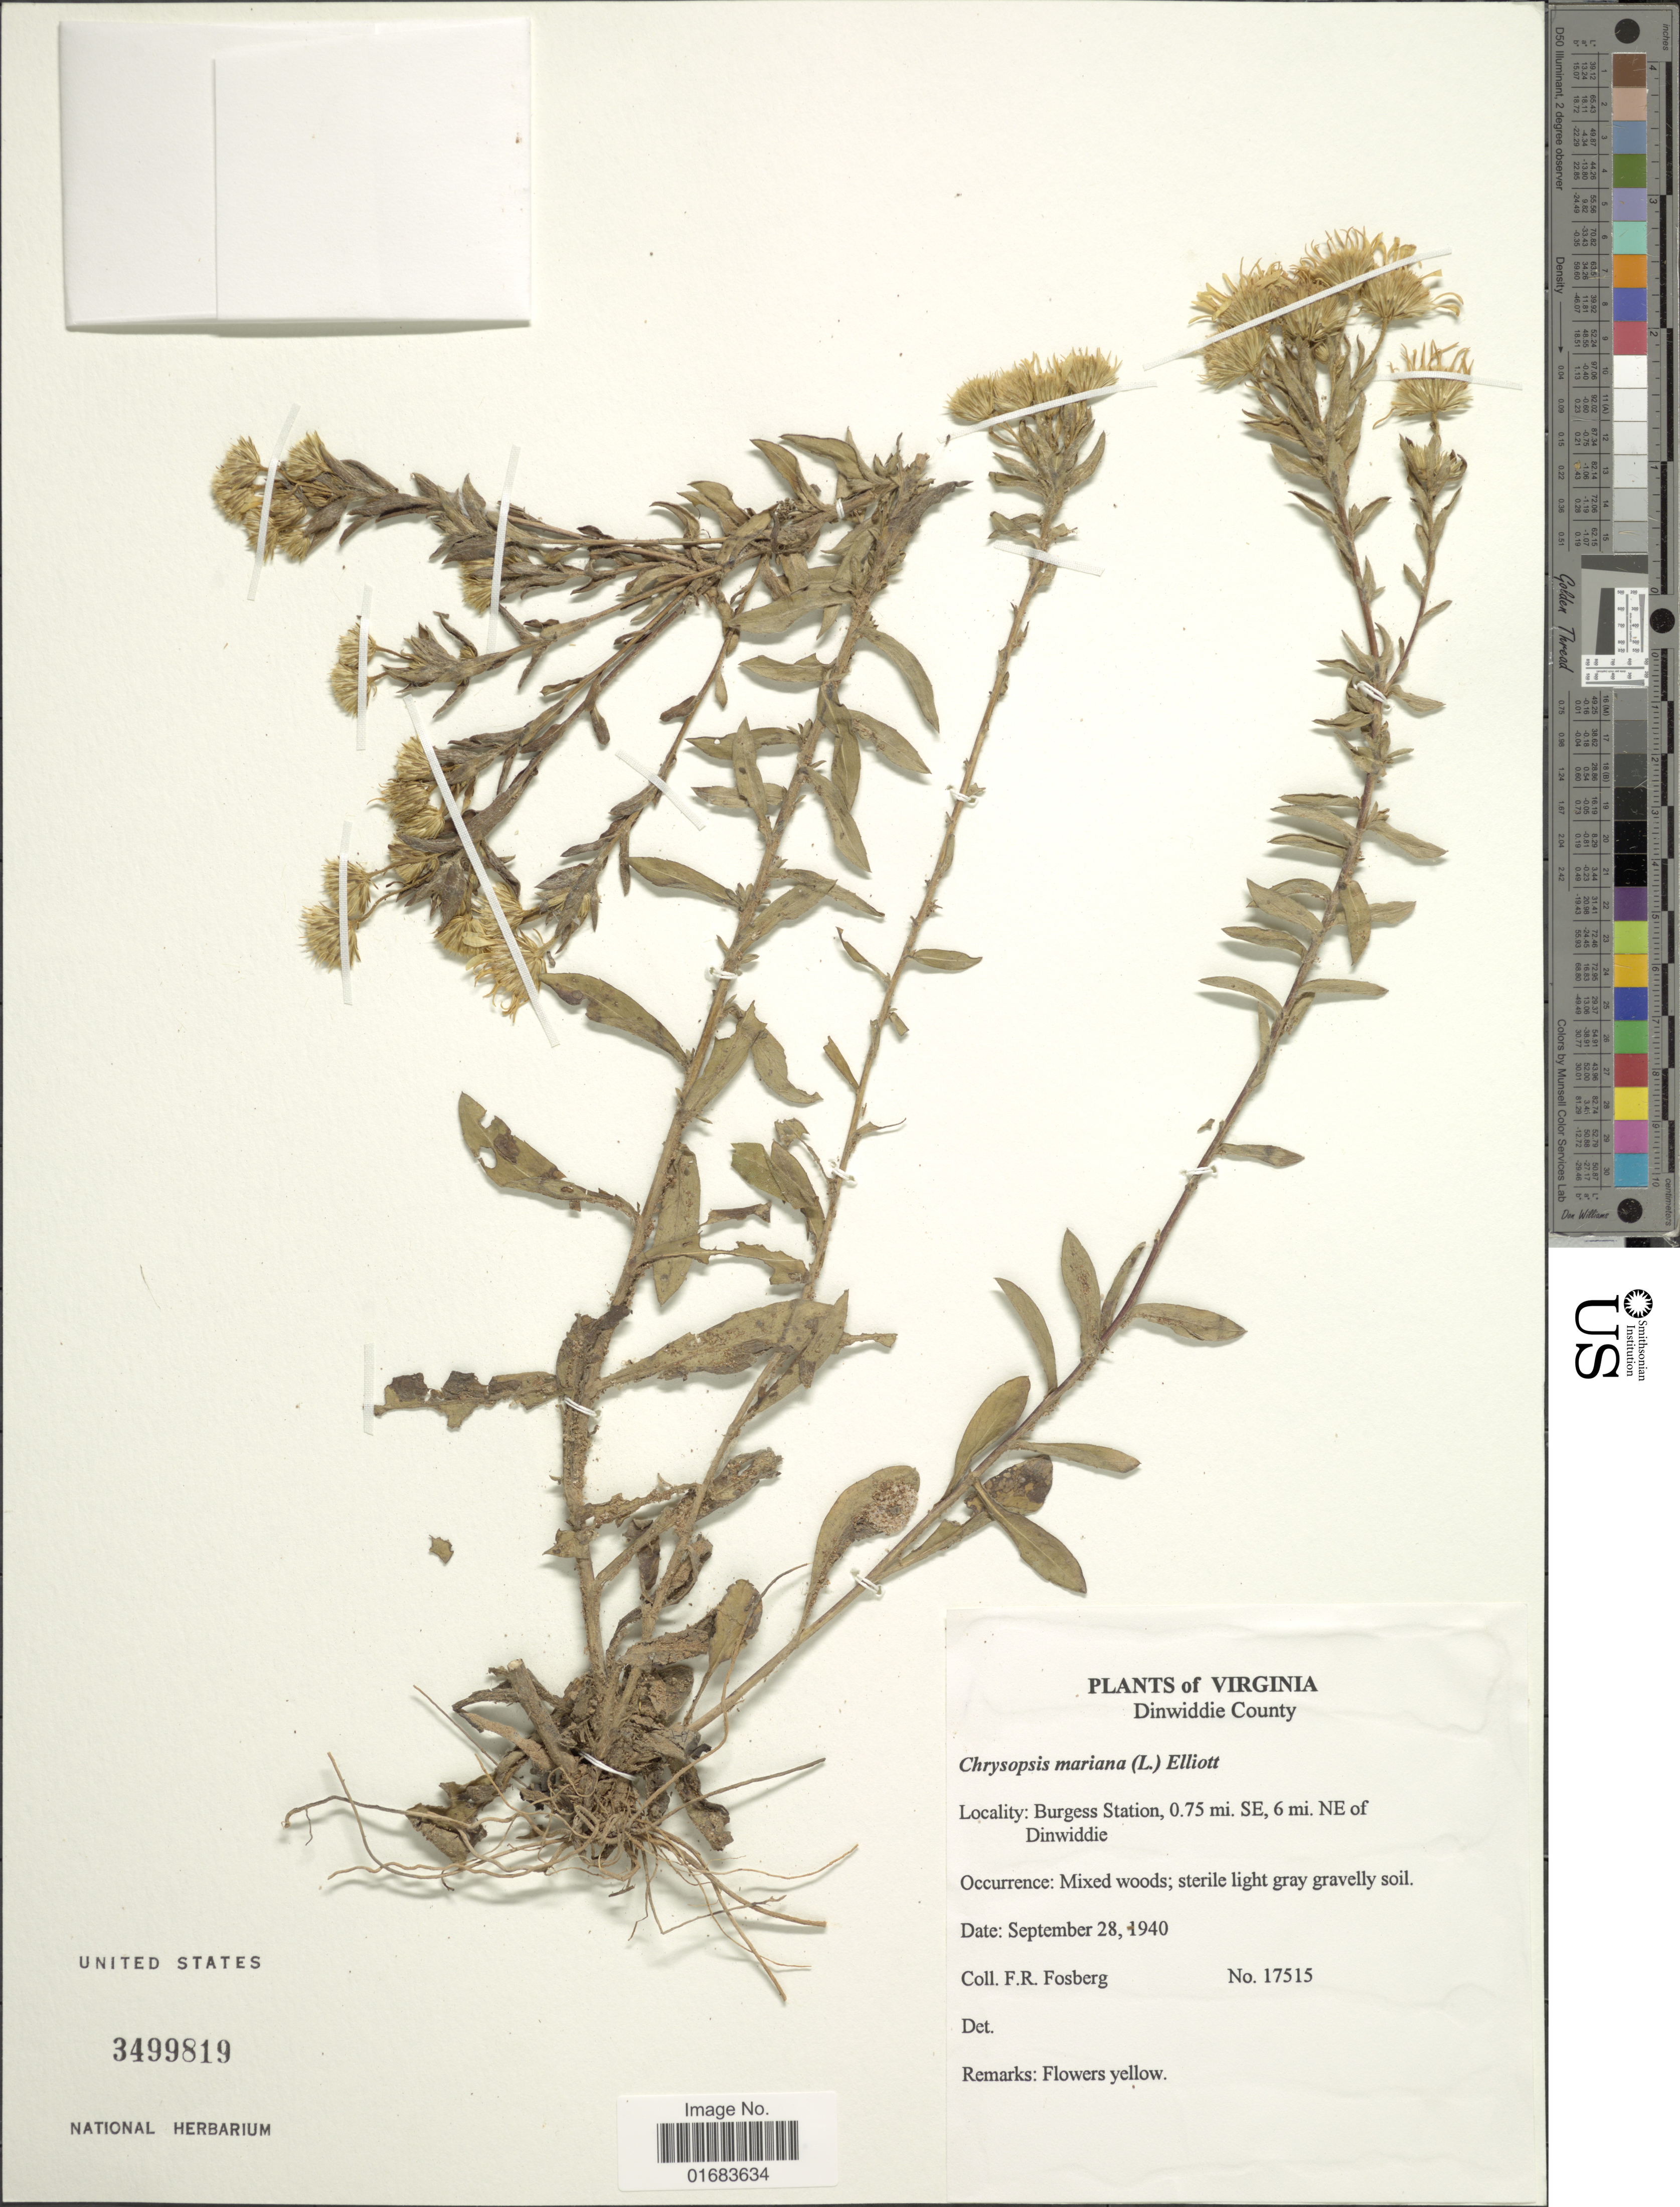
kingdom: Plantae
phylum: Tracheophyta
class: Magnoliopsida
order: Asterales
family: Asteraceae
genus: Chrysopsis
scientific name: Chrysopsis mariana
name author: (L.) Elliott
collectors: F. R. Fosberg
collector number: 17515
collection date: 1940-09-28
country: United States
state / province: Virginia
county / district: Dinwiddie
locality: Dinwiddie County, Burgess Station, 0.75 mi SE, 6 mi NE of Dinwiddie.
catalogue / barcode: US 3499819